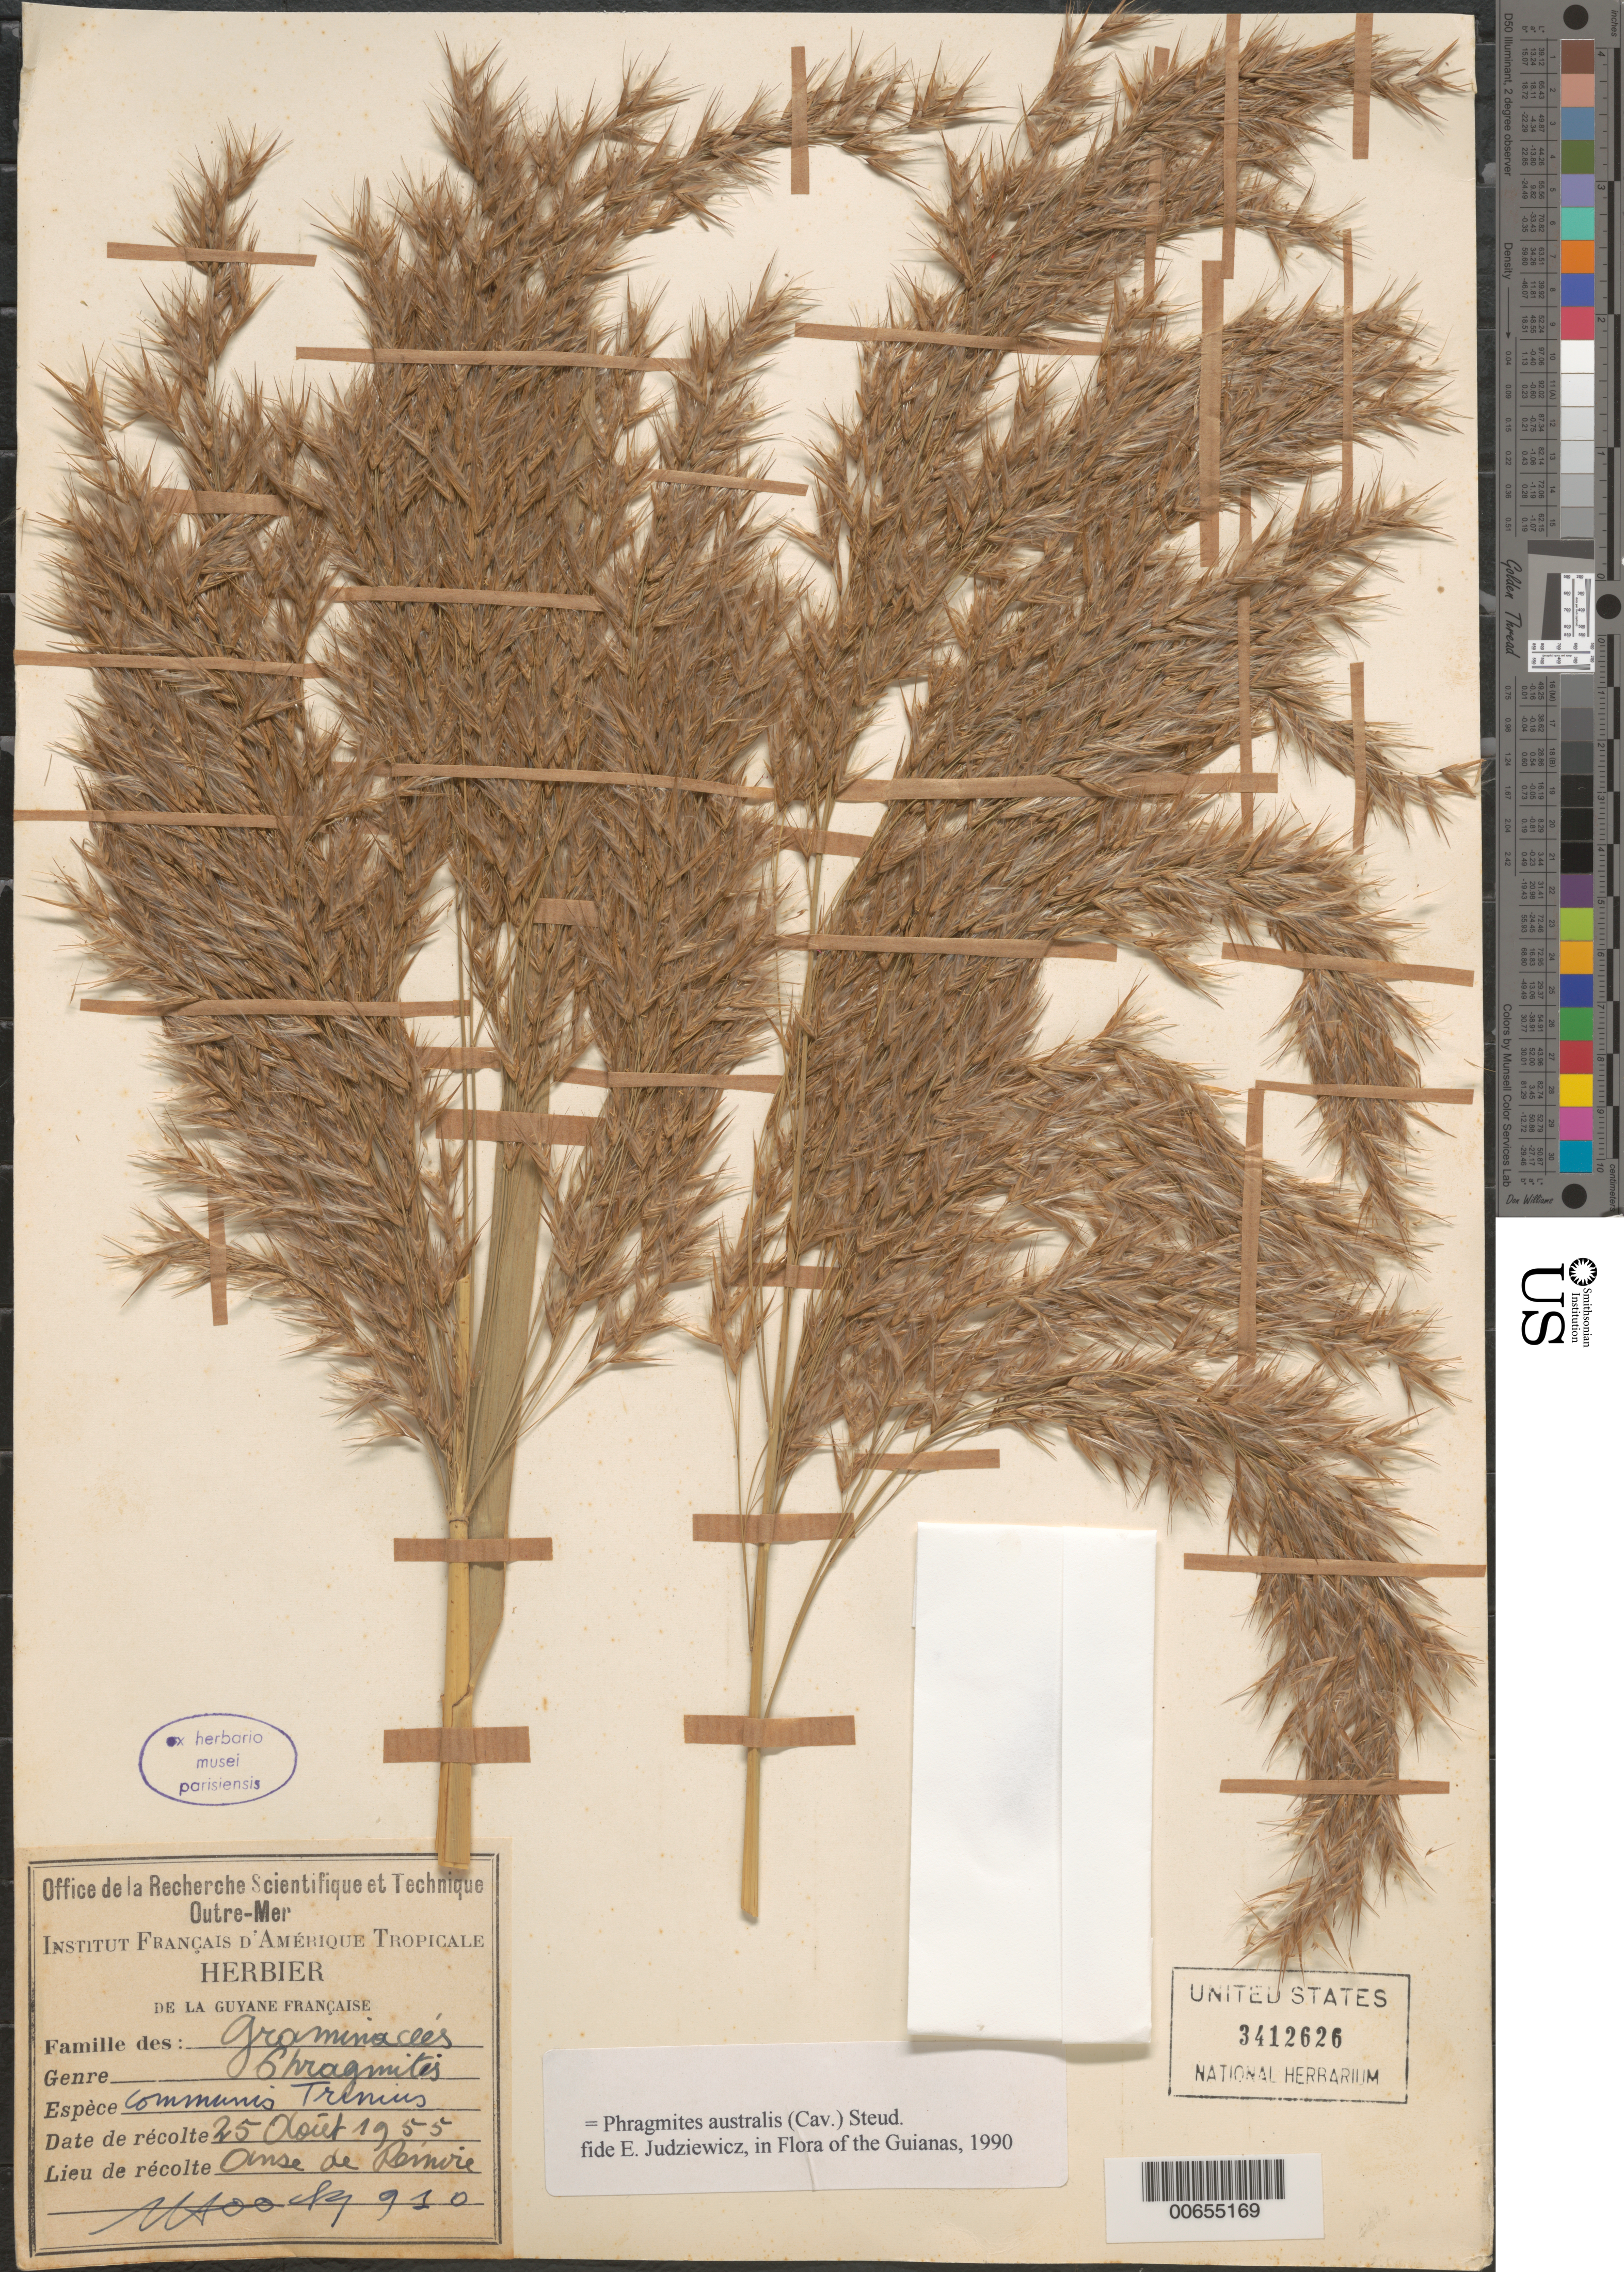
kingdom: Plantae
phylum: Tracheophyta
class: Liliopsida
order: Poales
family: Poaceae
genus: Phragmites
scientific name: Phragmites australis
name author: (Cav.) Trin. ex Steud.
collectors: J. Hoock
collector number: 910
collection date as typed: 25-Aug-55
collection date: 1955-08-25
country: French Guiana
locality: Anse de Rémire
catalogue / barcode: US 3412626